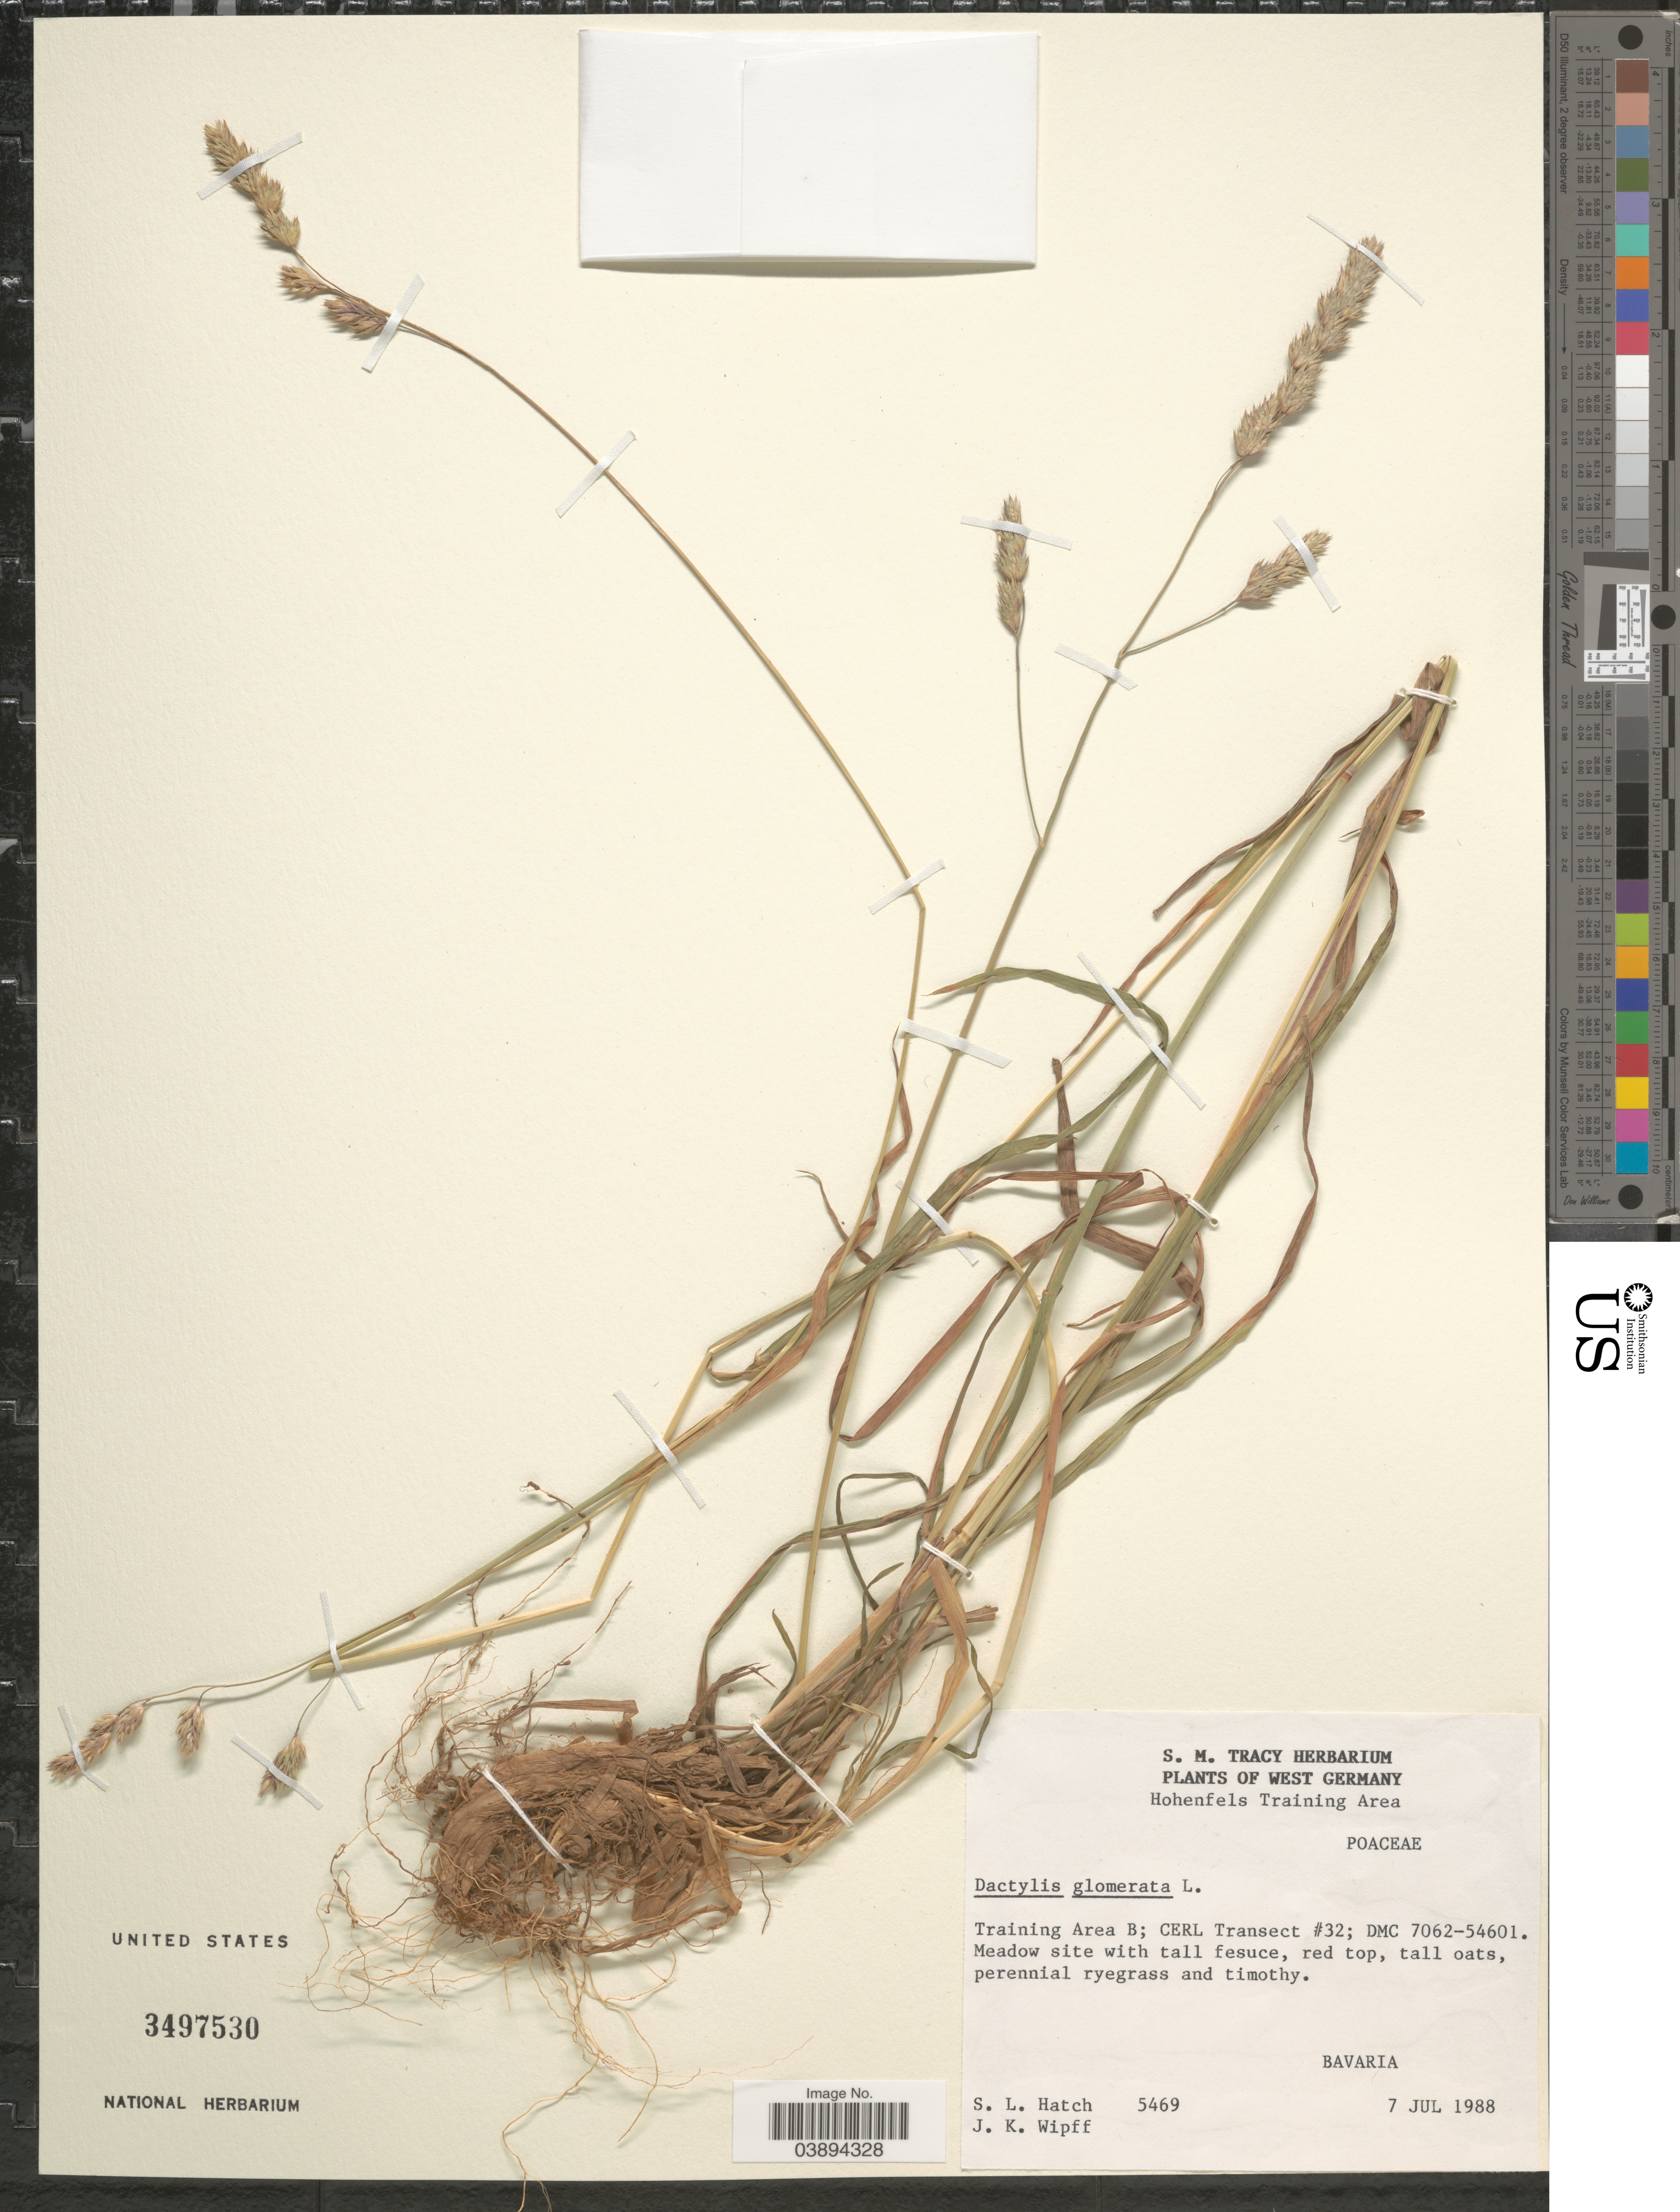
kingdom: Plantae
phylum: Tracheophyta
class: Liliopsida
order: Poales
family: Poaceae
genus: Dactylis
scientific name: Dactylis glomerata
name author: L.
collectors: S. Hatch & J. K. Wipff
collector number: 5469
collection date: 1988-07-07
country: Germany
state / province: Bayern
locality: West of Germany. Hohenfels Training Area. Training Area B; CERL Transect #32; DMC 7062-54601. Bavaria.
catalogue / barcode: US 3497530